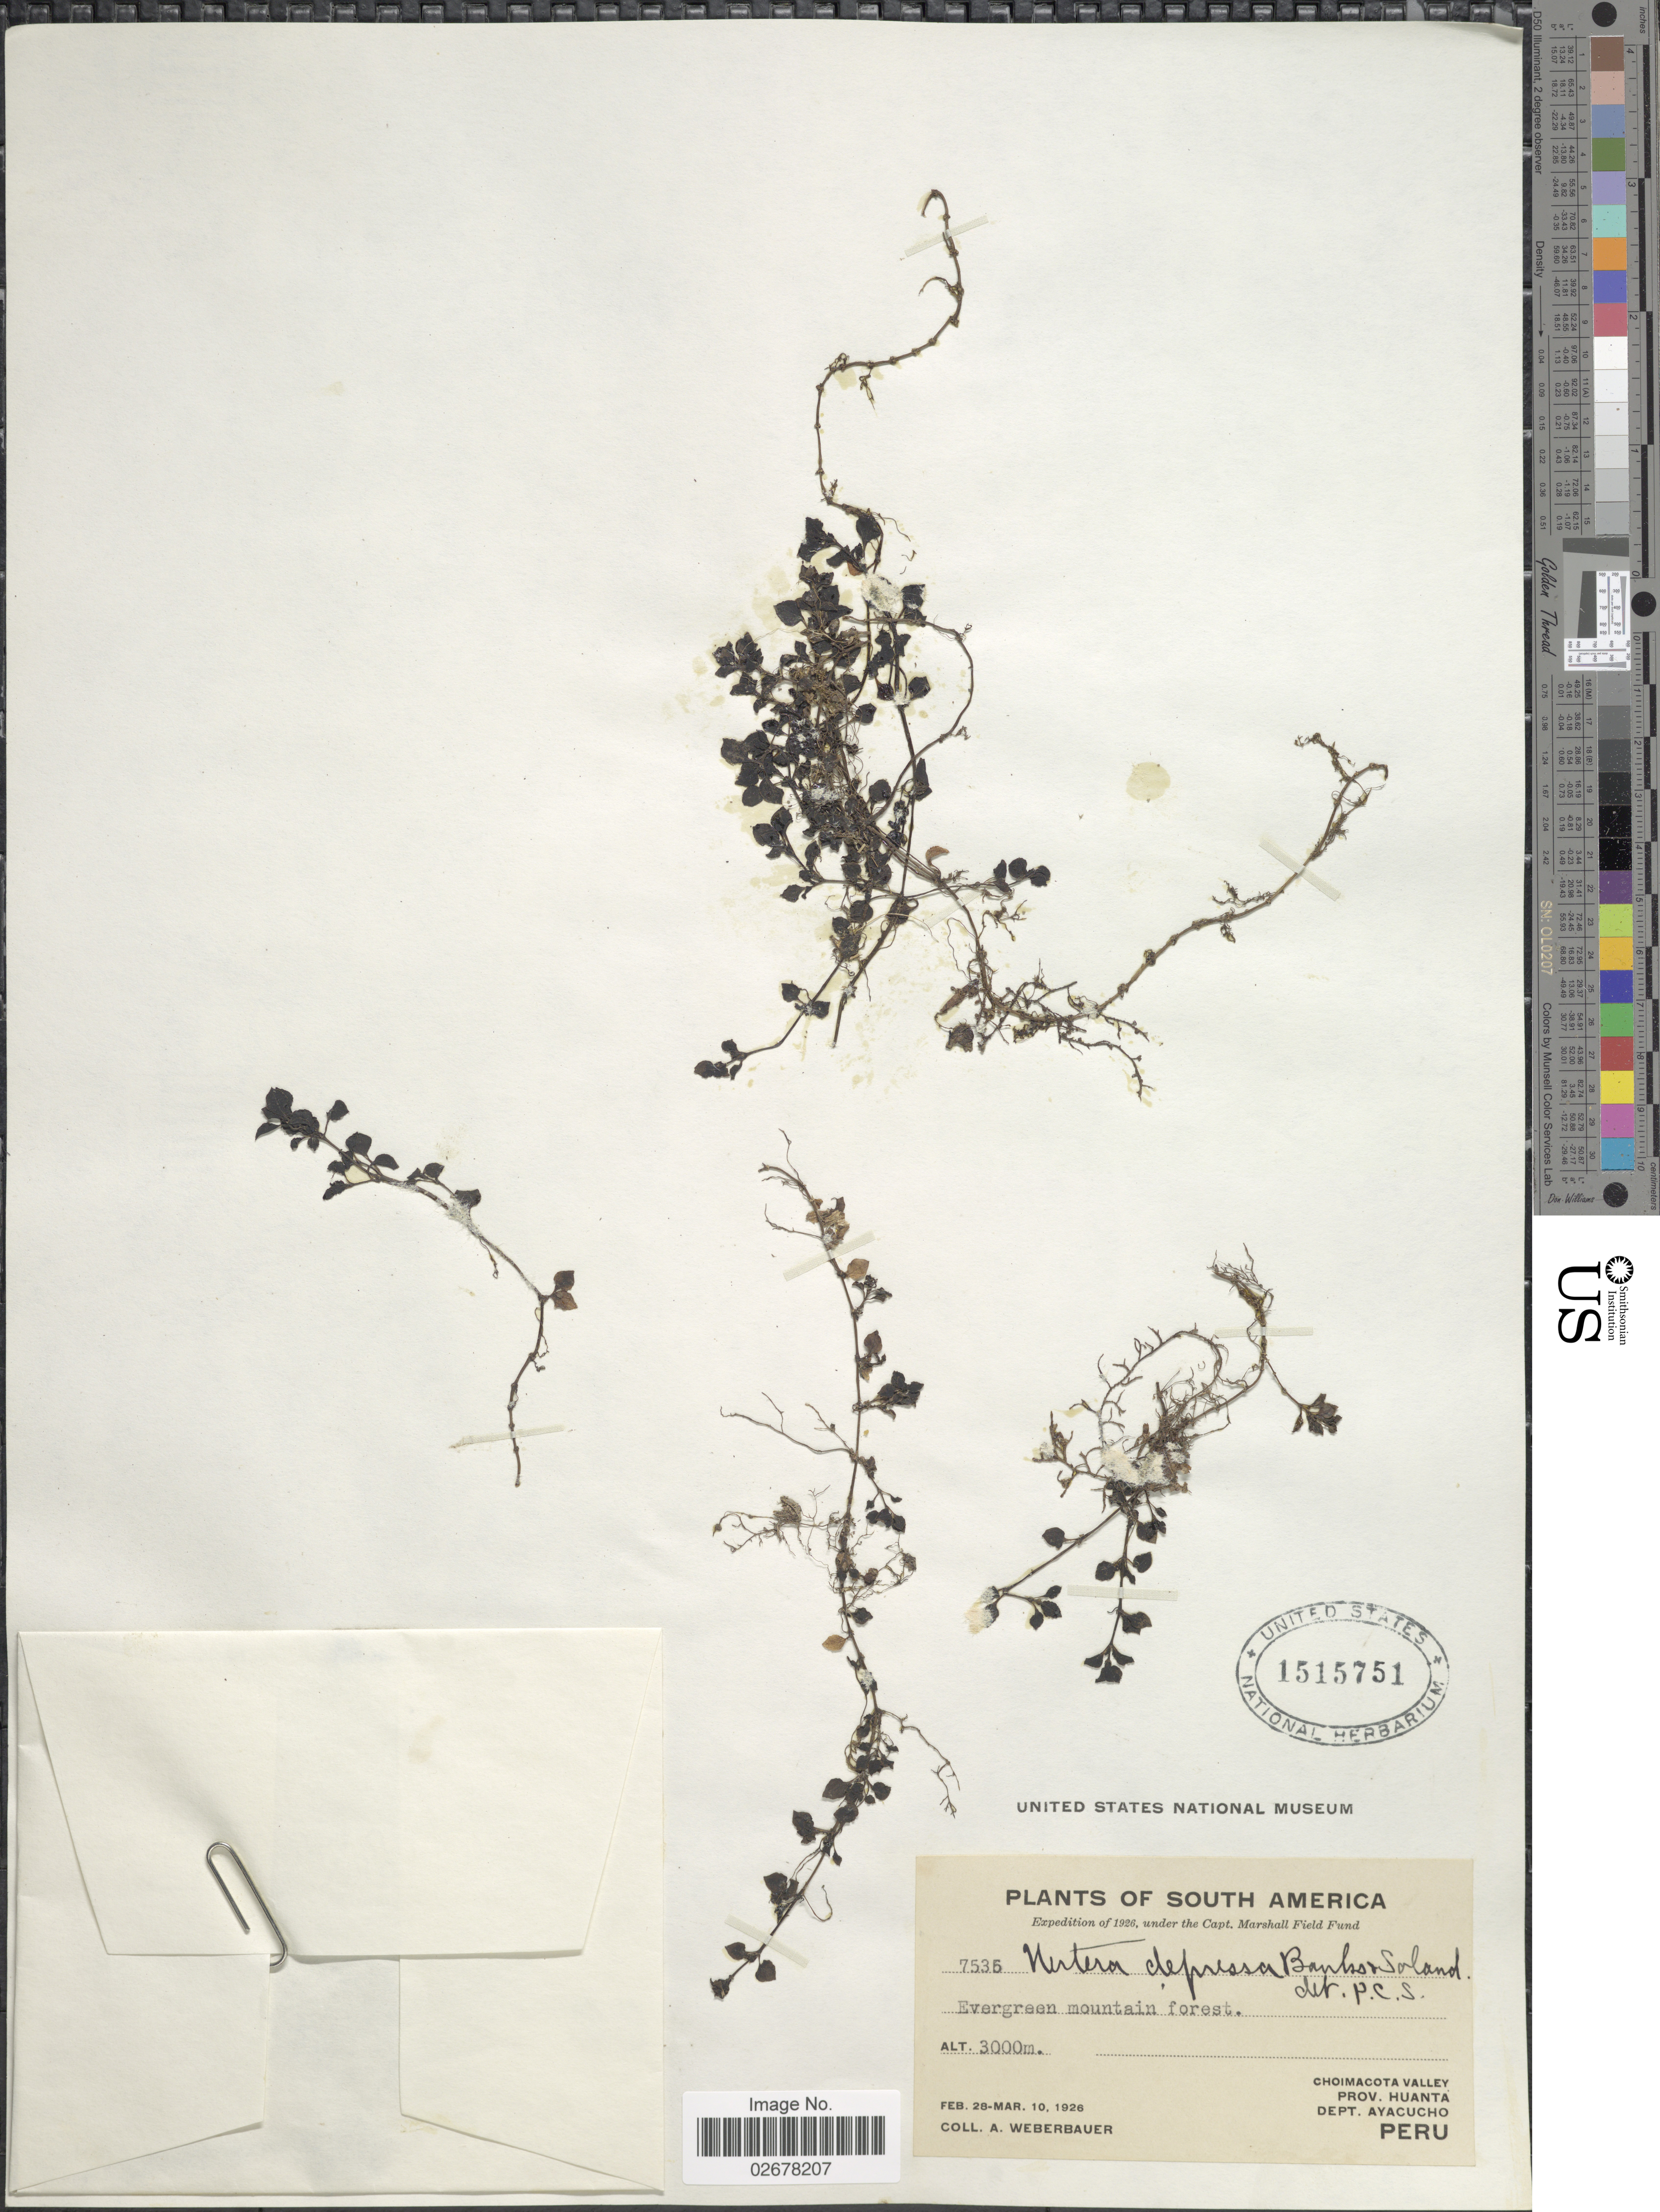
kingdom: Plantae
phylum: Tracheophyta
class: Magnoliopsida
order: Gentianales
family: Rubiaceae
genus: Nertera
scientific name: Nertera depressa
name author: Banks & Sol. ex Gaertn.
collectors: A. Weberbauer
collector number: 7535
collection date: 1926-02-28/1926-03-10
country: Peru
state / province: Ayacucho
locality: Choimacota Valley, Proc. Huanta.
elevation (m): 3000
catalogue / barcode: US 1515751